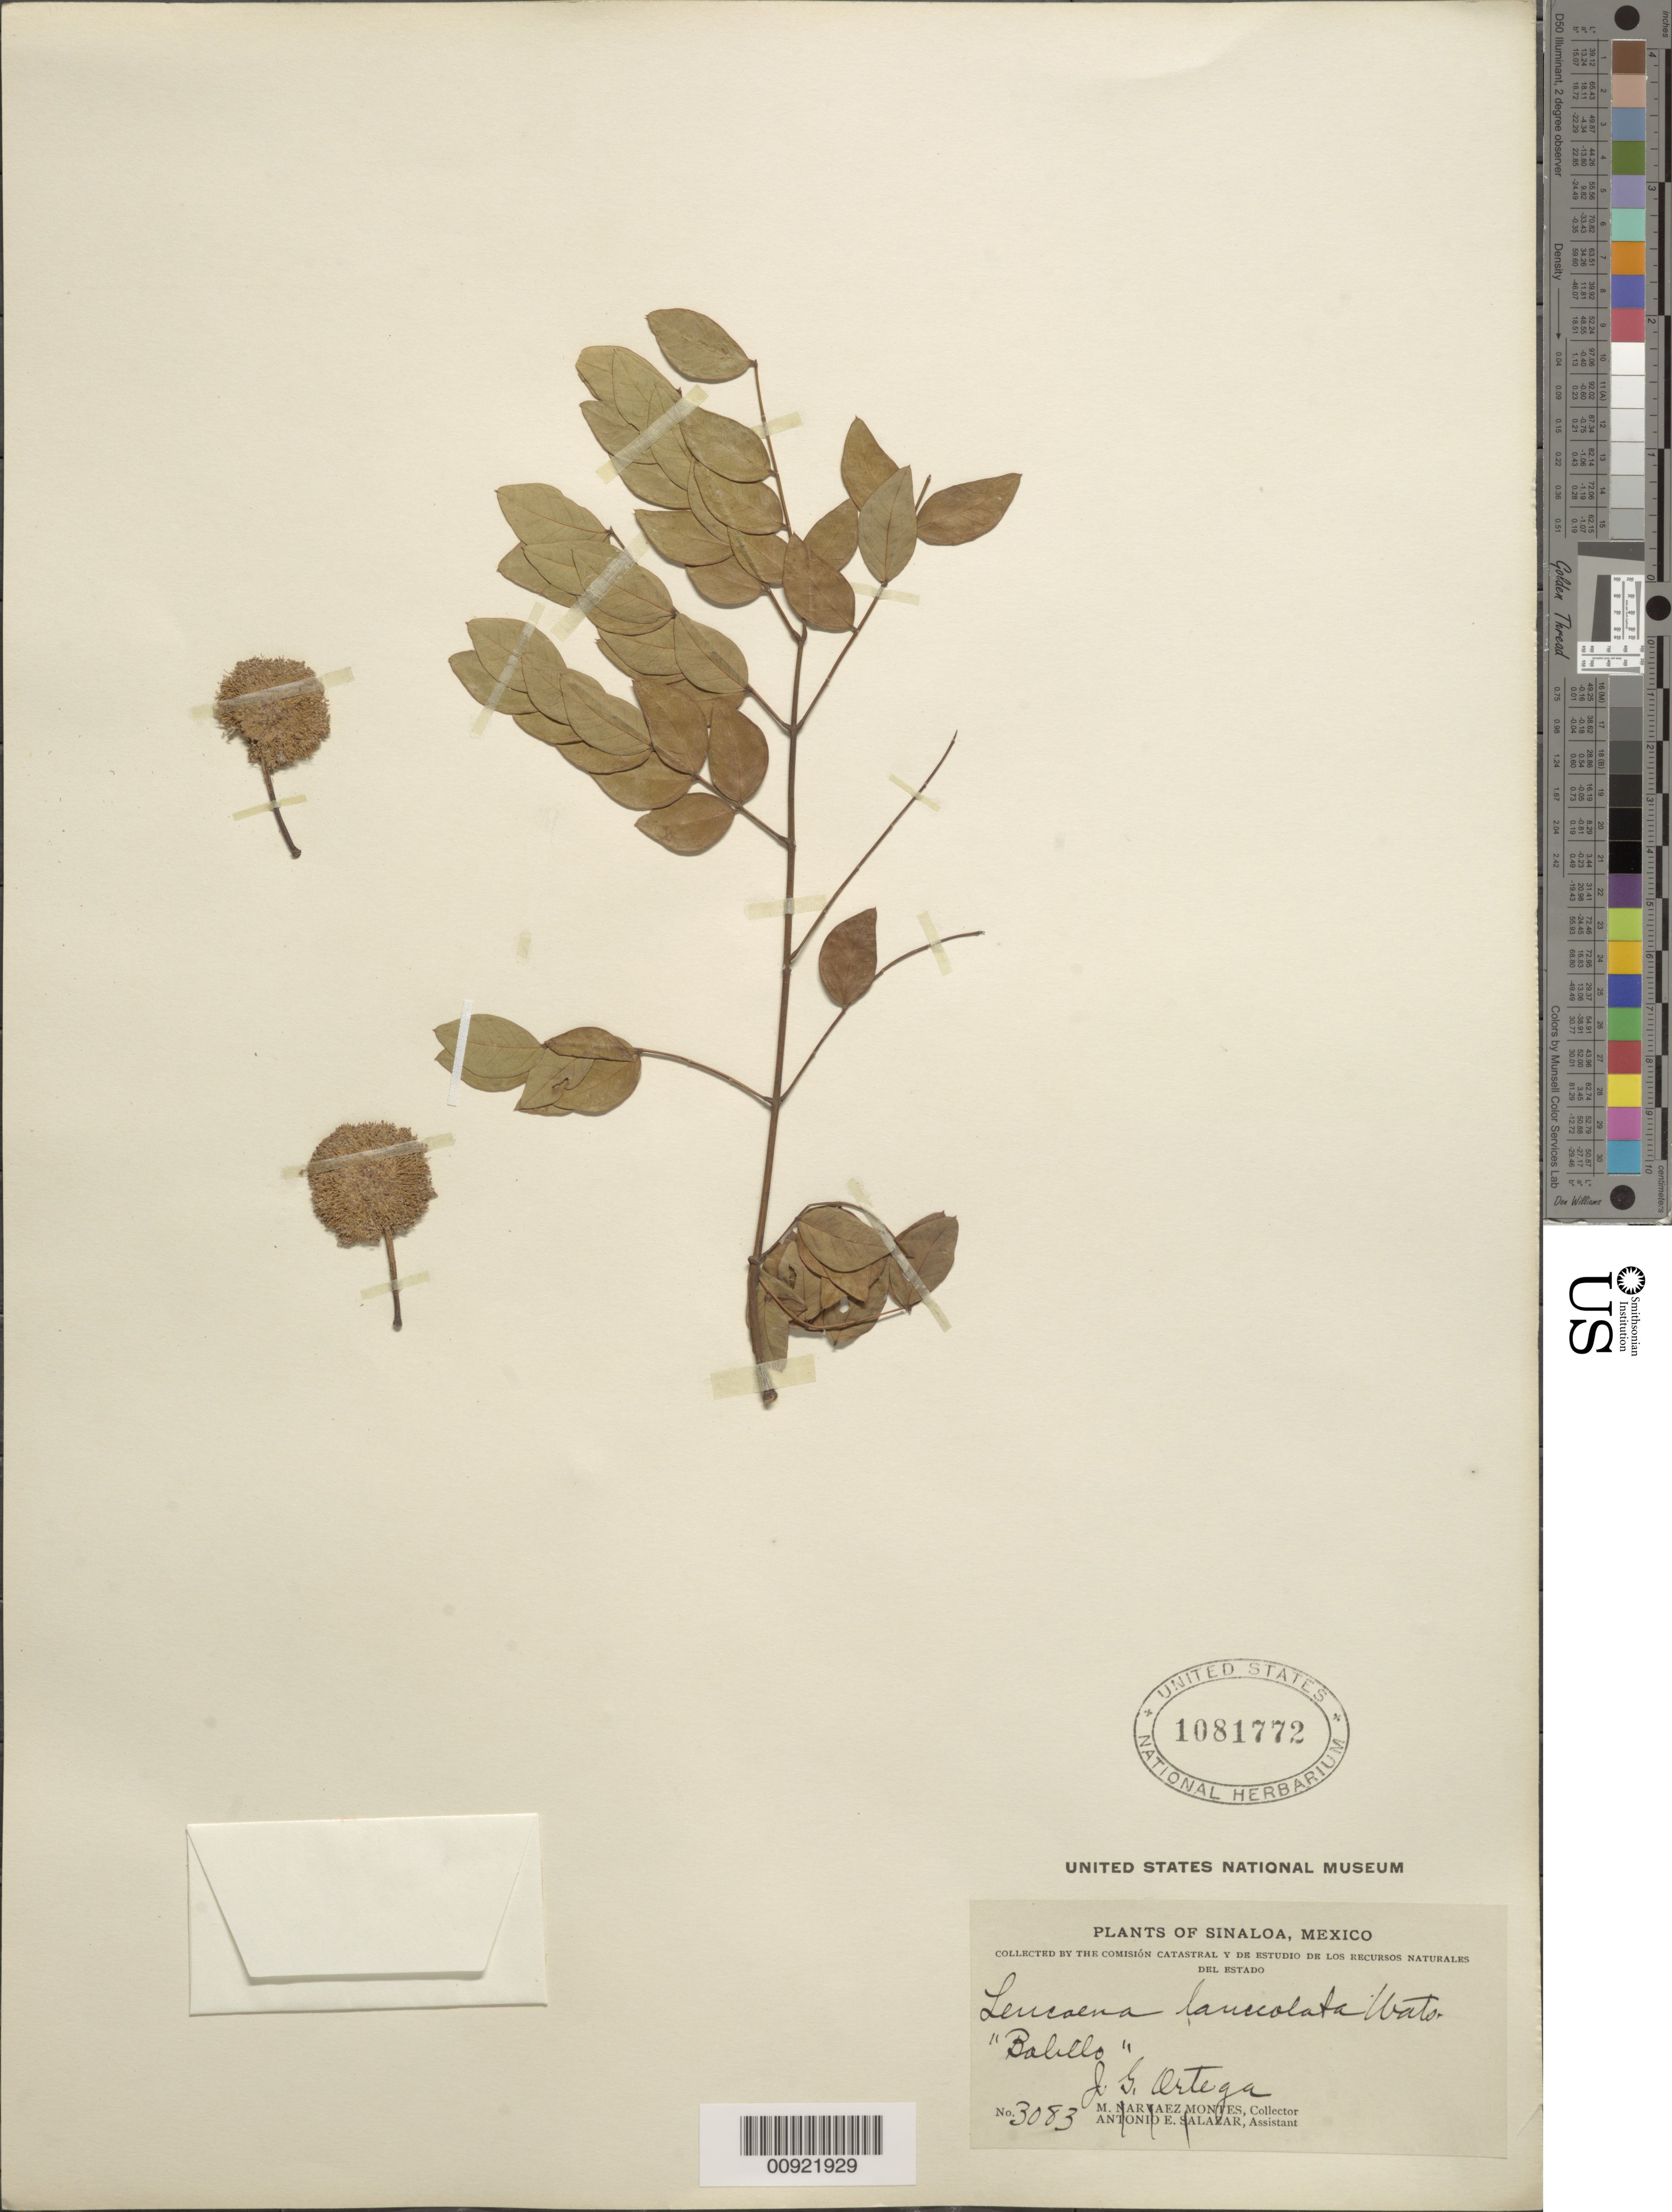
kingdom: Plantae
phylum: Tracheophyta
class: Magnoliopsida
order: Fabales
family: Fabaceae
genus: Leucaena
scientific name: Leucaena lanceolata var. lanceolata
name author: S. Watson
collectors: J. Ortega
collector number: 3083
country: Mexico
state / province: Sinaloa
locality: Sinaloa.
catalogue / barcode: US 1081772